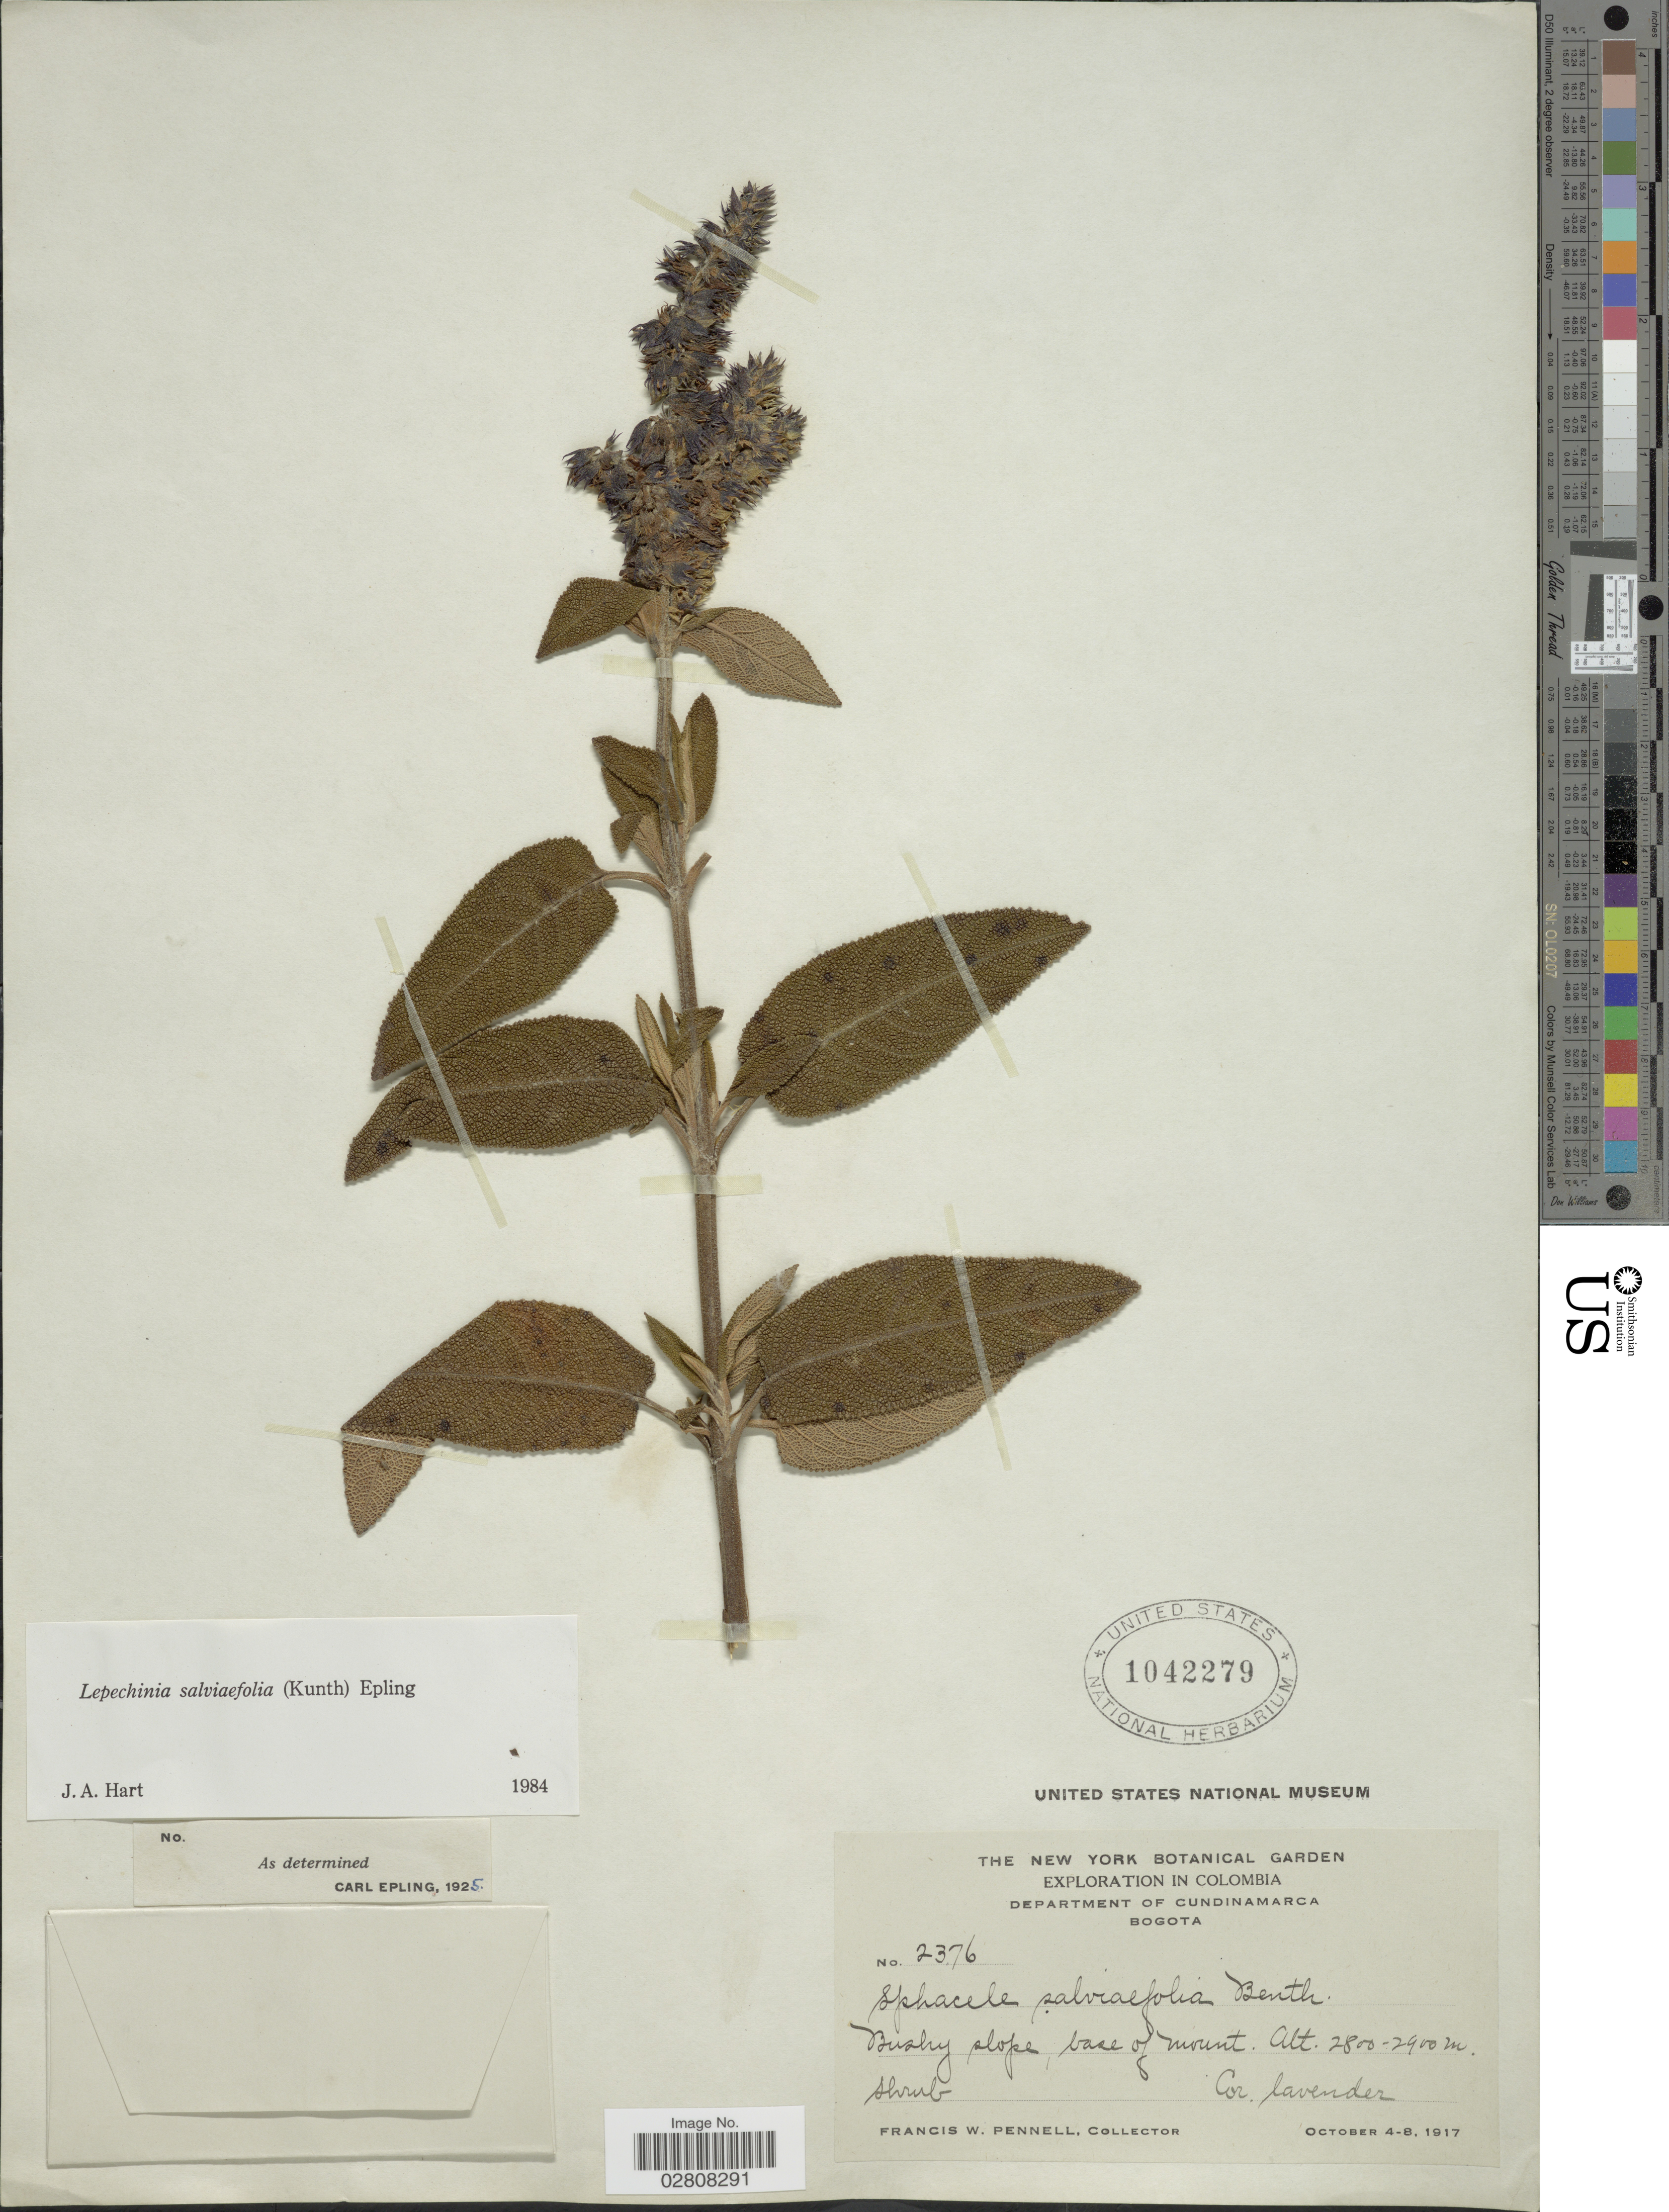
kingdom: Plantae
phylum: Tracheophyta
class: Magnoliopsida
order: Lamiales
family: Lamiaceae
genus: Lepechinia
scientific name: Lepechinia salviifolia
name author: (Kunth) Epling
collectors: F. W. Pennell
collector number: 2376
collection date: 1917-10-04/1917-10-08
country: Colombia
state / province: Cundinamarca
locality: Department of Cundinamarca. Bogota. Bushy slope, base of mount.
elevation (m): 2800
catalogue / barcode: US 1042279